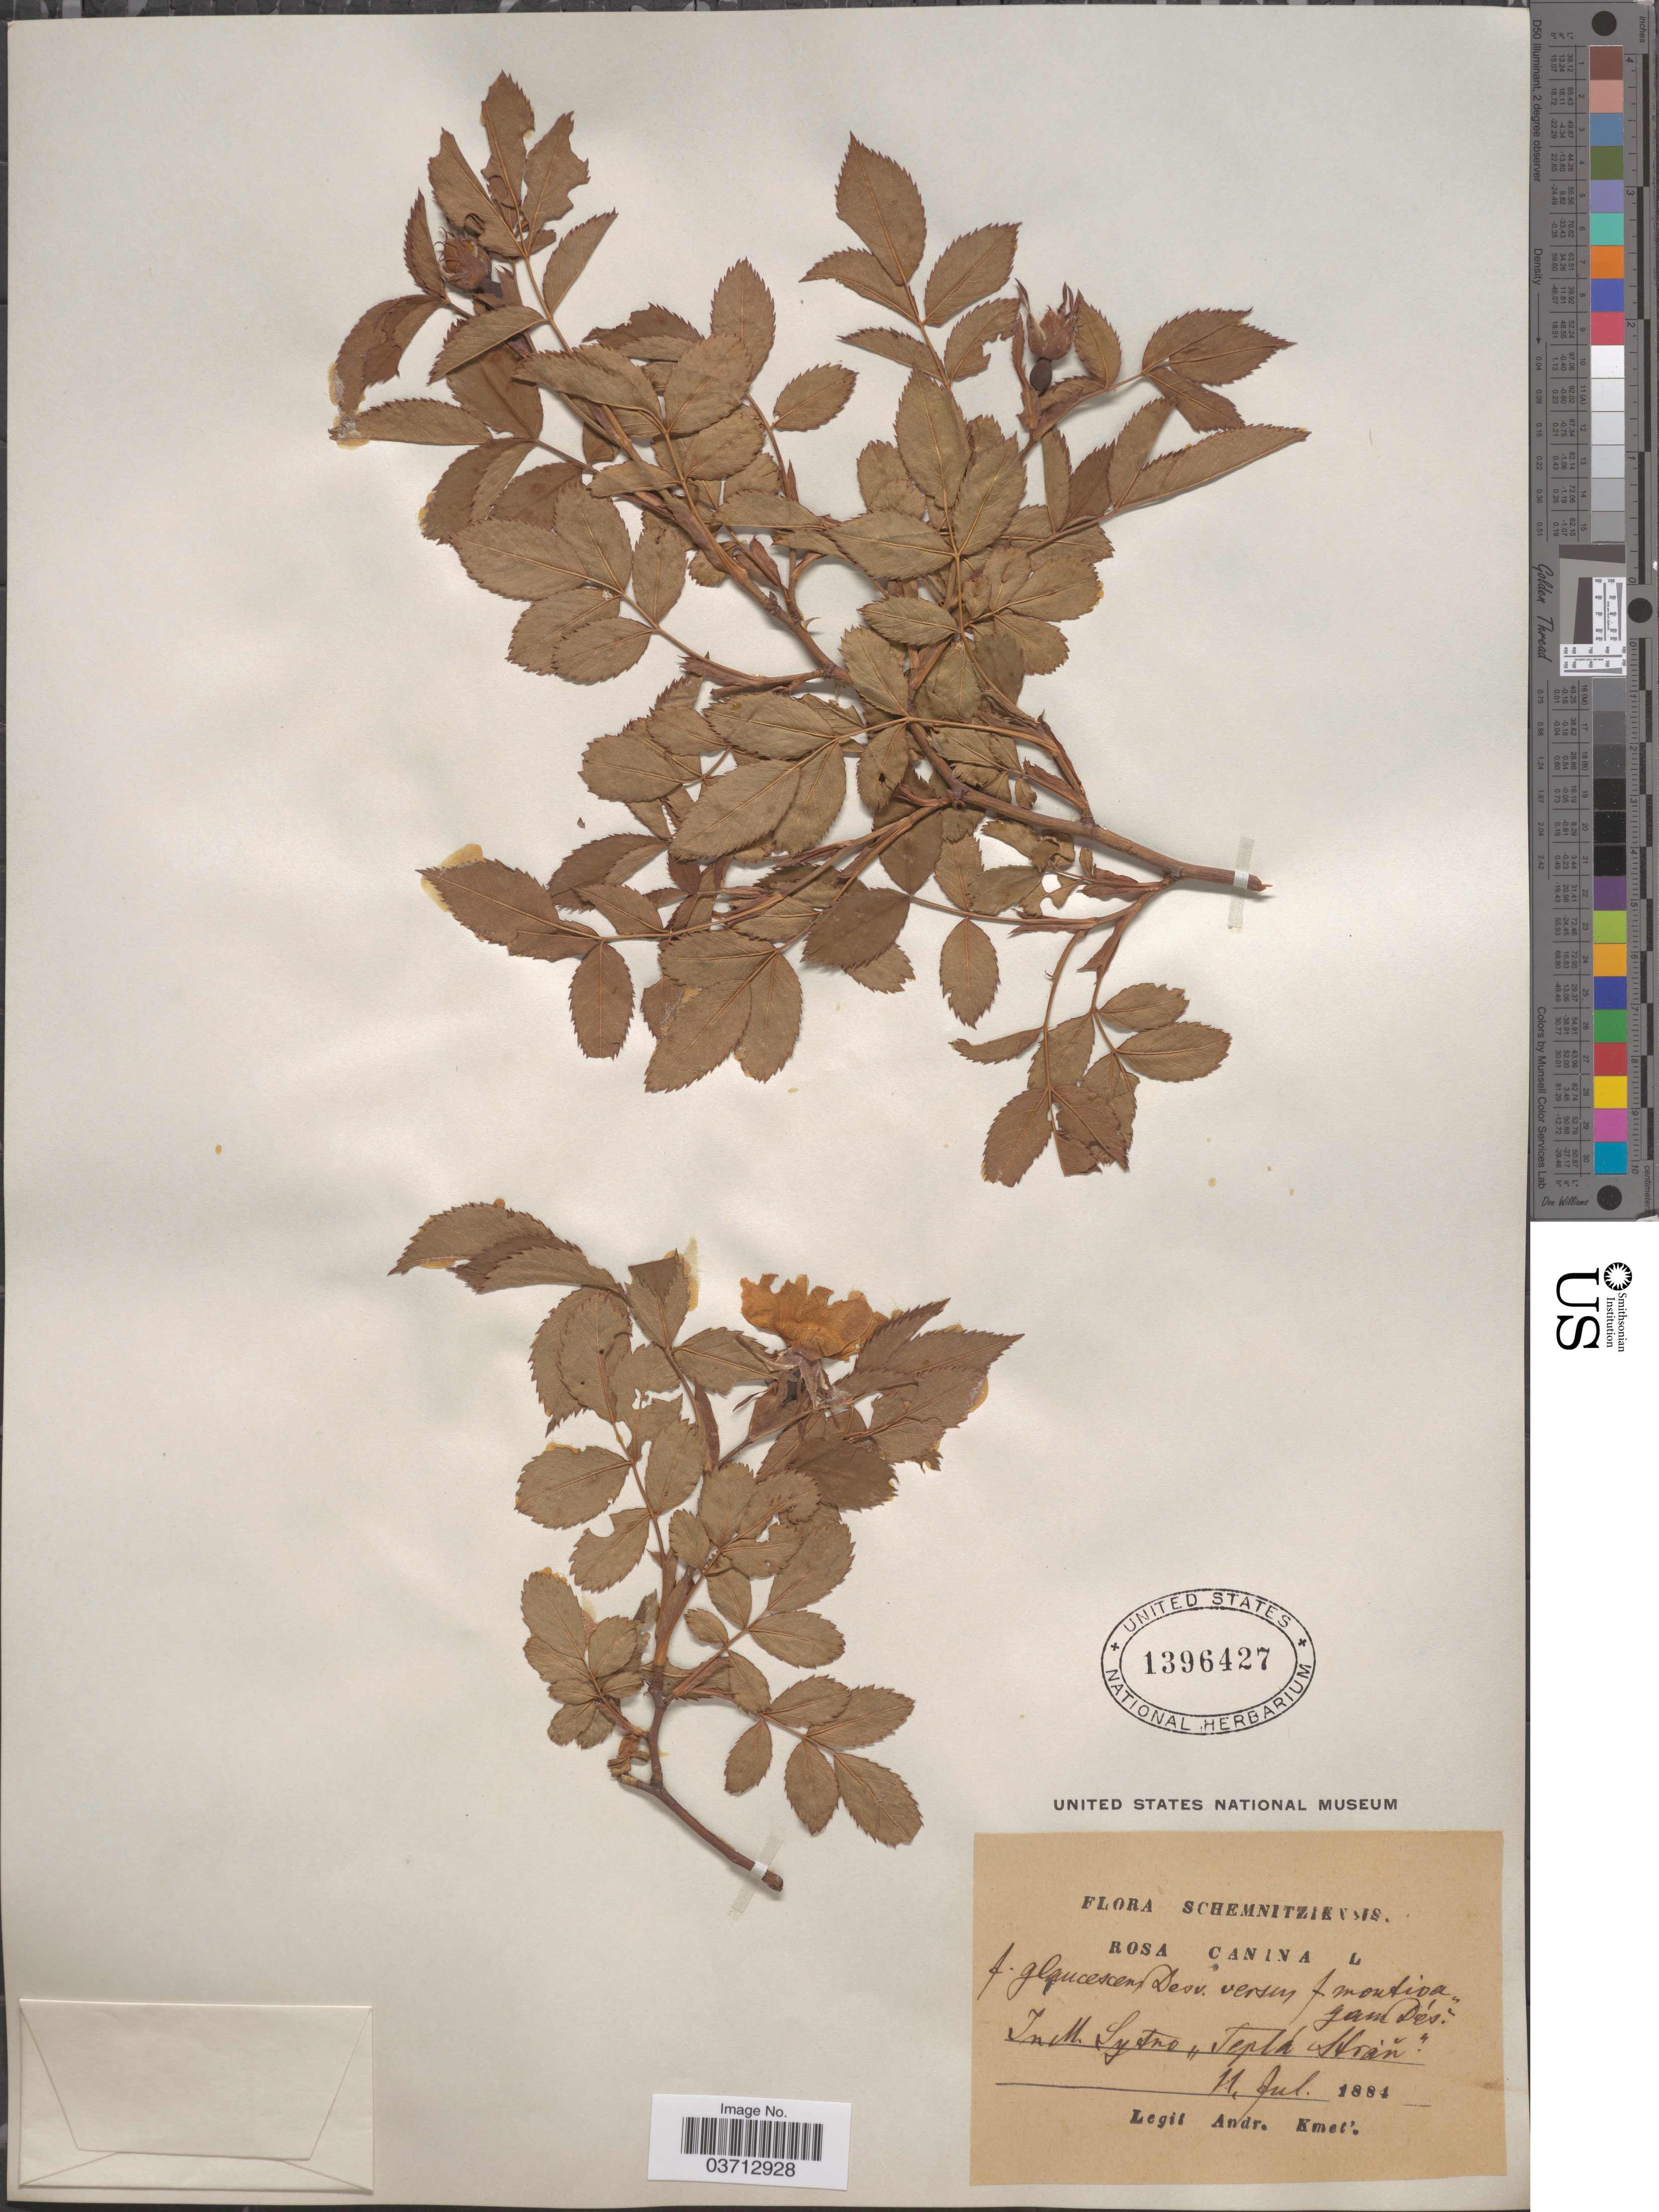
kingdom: Plantae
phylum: Tracheophyta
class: Magnoliopsida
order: Rosales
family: Rosaceae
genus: Rosa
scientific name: Rosa canina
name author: L.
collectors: A. Kmet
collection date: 1884-07-11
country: Slovakia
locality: Schemnitziensis. In M. Sytno "Teptá Atràñ". [interpreted]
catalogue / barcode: US 1396427